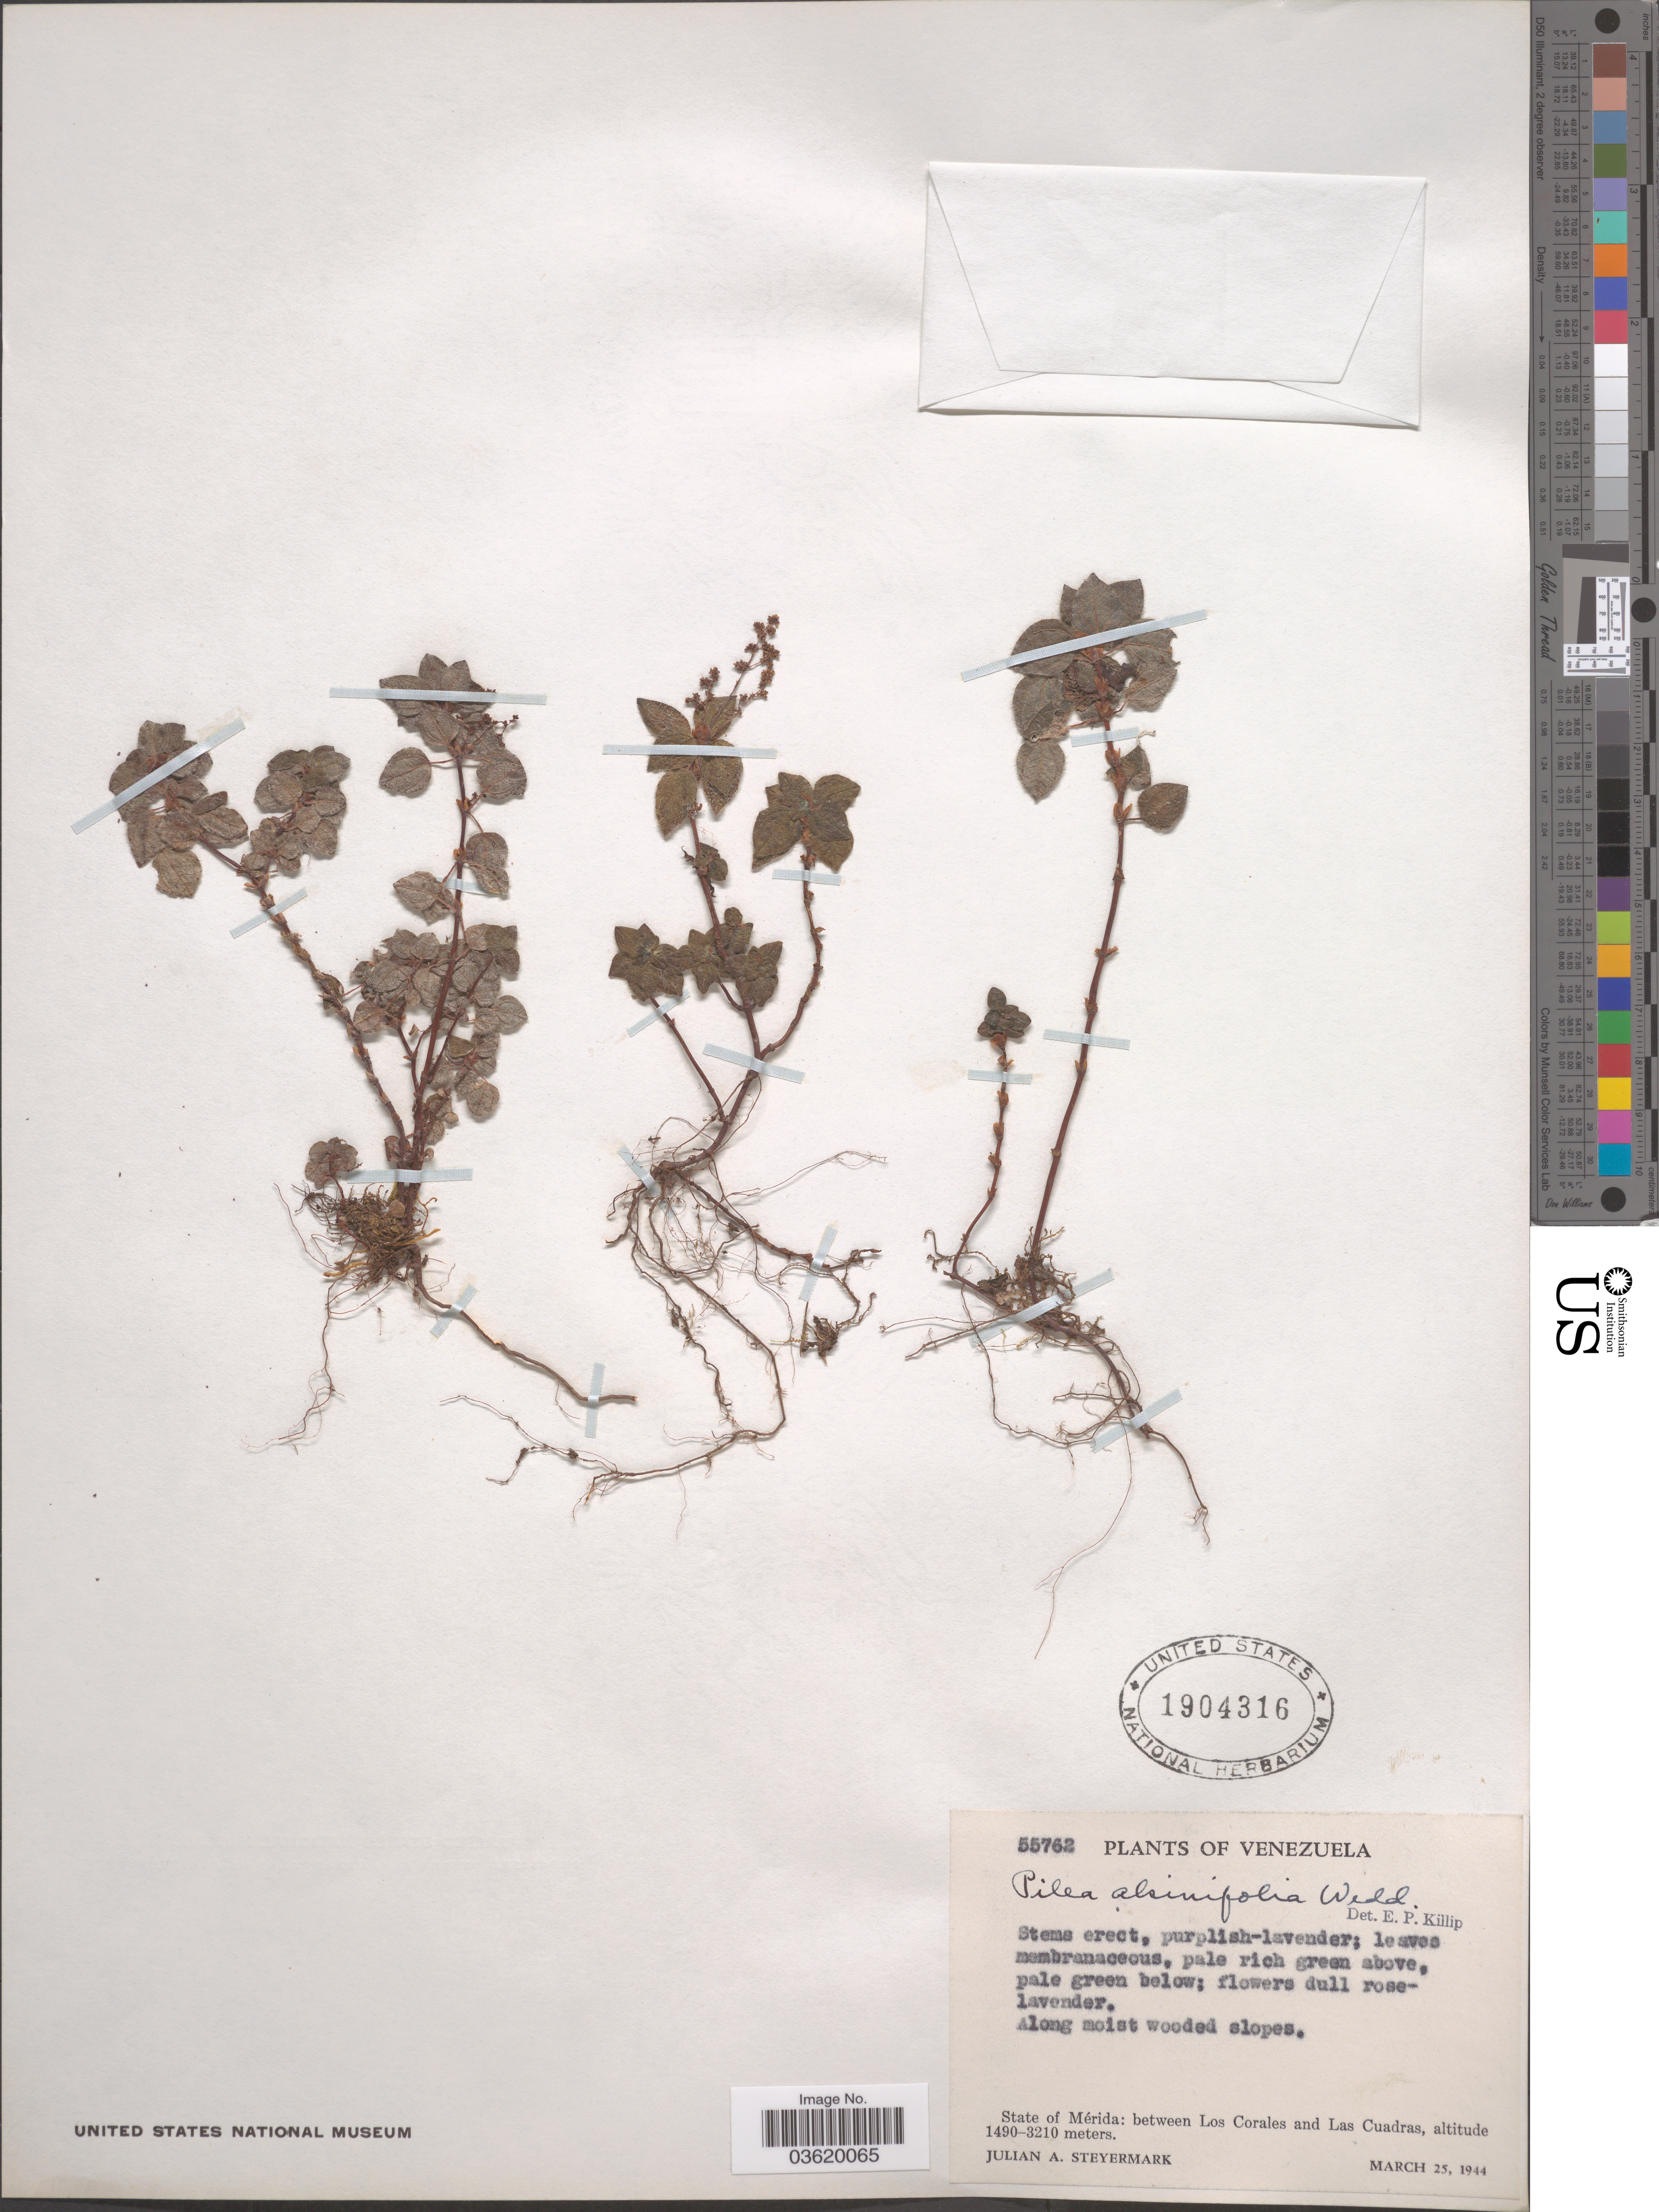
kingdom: Plantae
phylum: Tracheophyta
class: Magnoliopsida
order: Rosales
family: Urticaceae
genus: Pilea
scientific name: Pilea alsinifolia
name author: Wedd.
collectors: J. Steyermark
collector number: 55762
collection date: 1944-03-25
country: Venezuela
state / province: Merida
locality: Between Los Corales and Las Cuadras.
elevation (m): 1490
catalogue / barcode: US 1904316